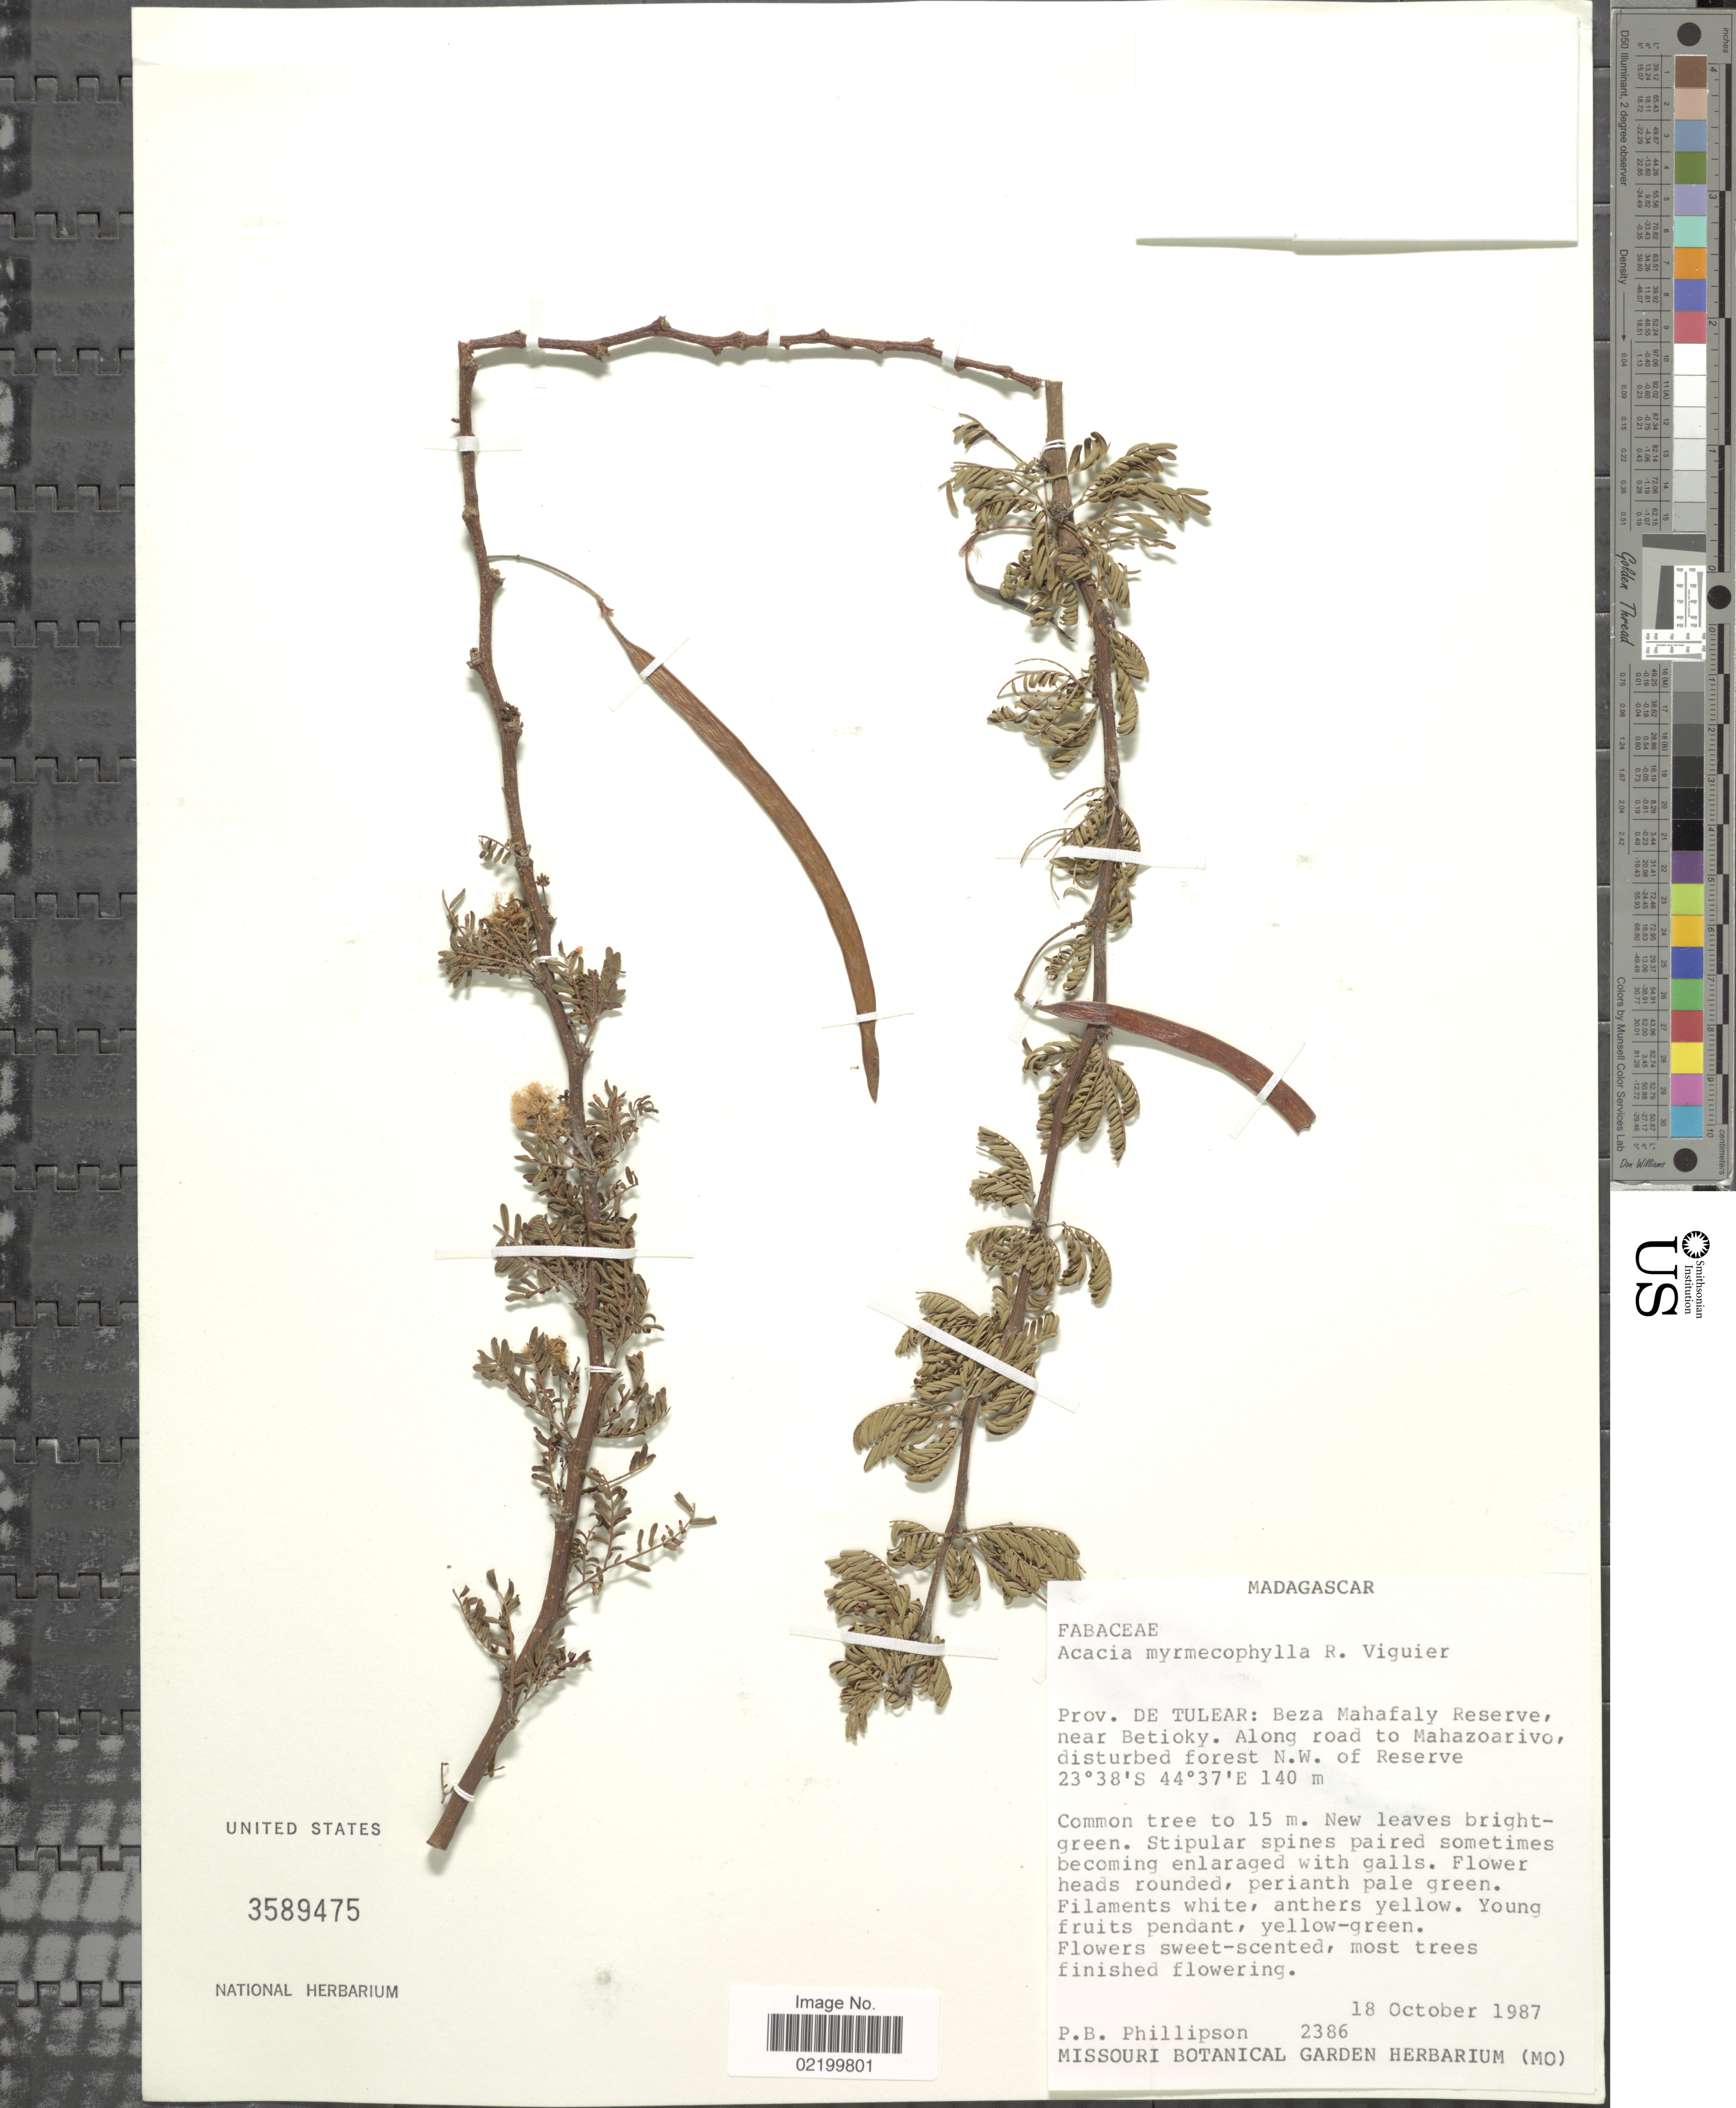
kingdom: Plantae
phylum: Tracheophyta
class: Magnoliopsida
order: Fabales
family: Fabaceae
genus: Vachellia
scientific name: Vachellia myrmecophila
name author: (R. Vig.) Boatwr.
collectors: P. B. Phillipson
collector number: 2386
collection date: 1987-10-18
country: Madagascar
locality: Prov. de Tulear: Beza Mahafaly Reserve, near Betioky. Along road to Mahazoarivo, disturbed forest N.W. of Reserve.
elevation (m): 140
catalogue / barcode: US 3589475